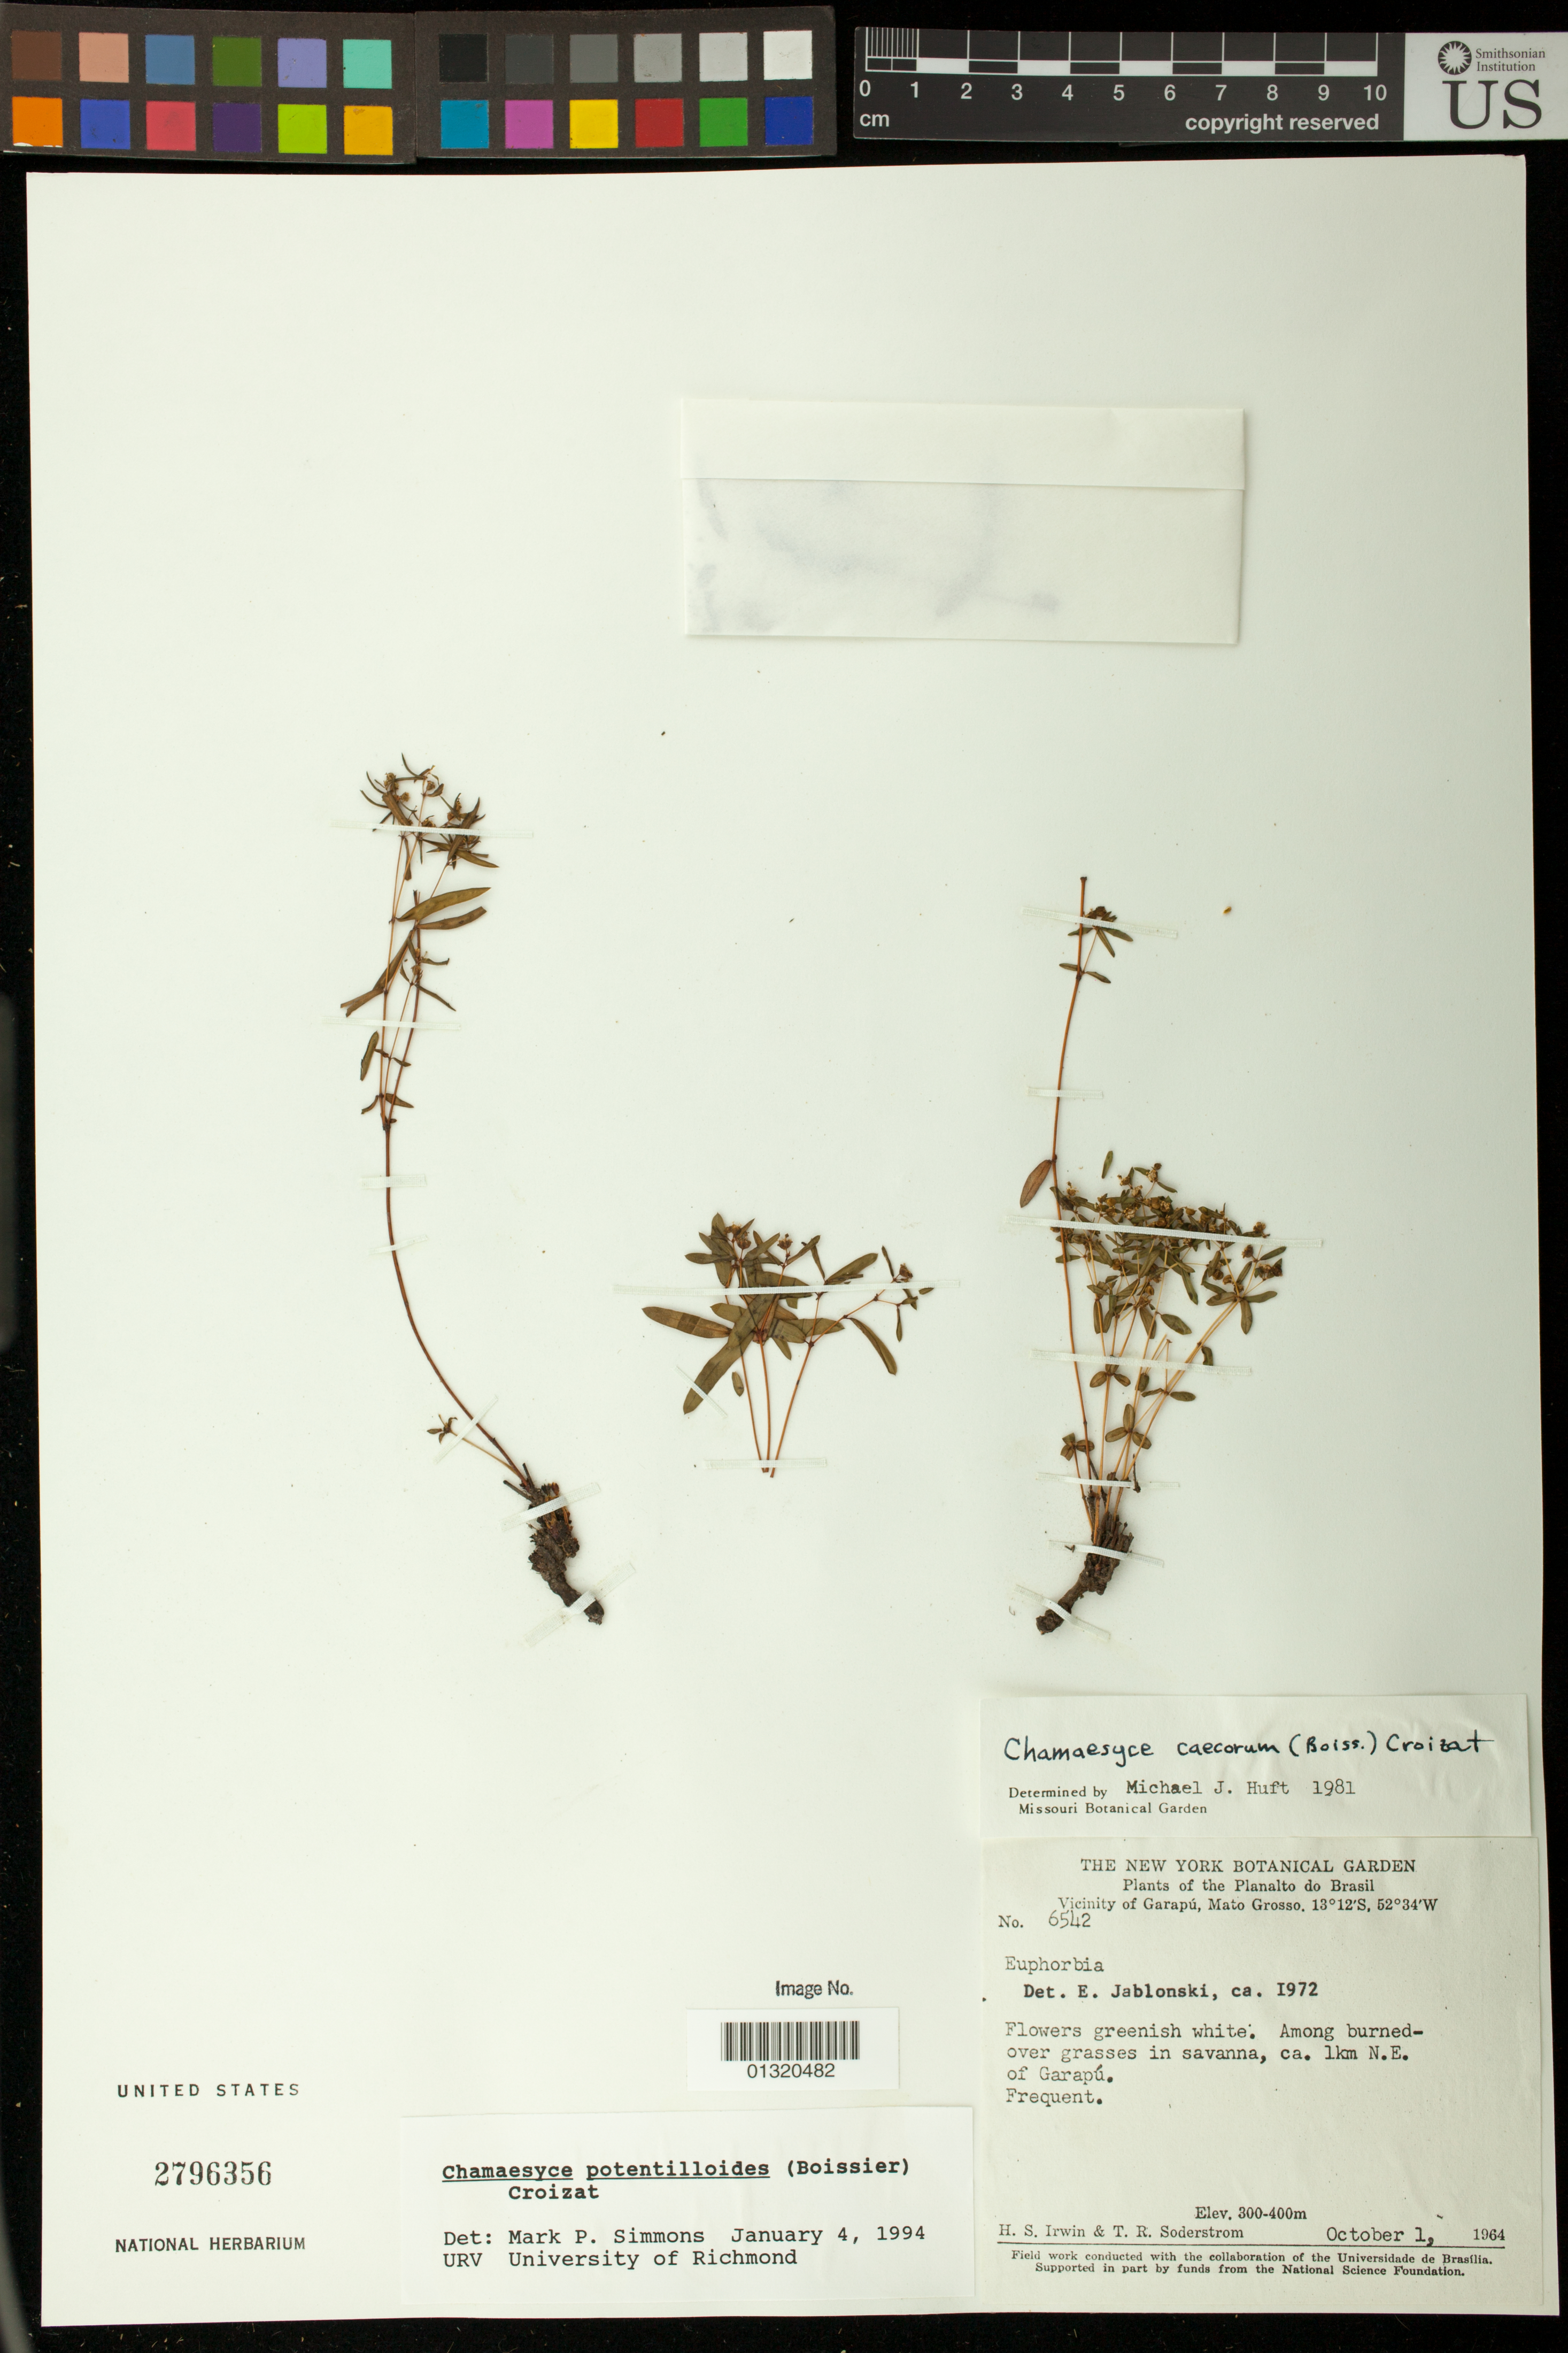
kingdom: Plantae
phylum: Tracheophyta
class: Magnoliopsida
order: Malpighiales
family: Euphorbiaceae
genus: Euphorbia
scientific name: Euphorbia potentilloides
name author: Boiss.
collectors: H. Irwin & T. R. Soderstrom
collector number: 6542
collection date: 1964-10-01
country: Brazil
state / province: Mato Grosso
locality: ca. 1km N.E. of Garapú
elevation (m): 300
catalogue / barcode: US 2796356